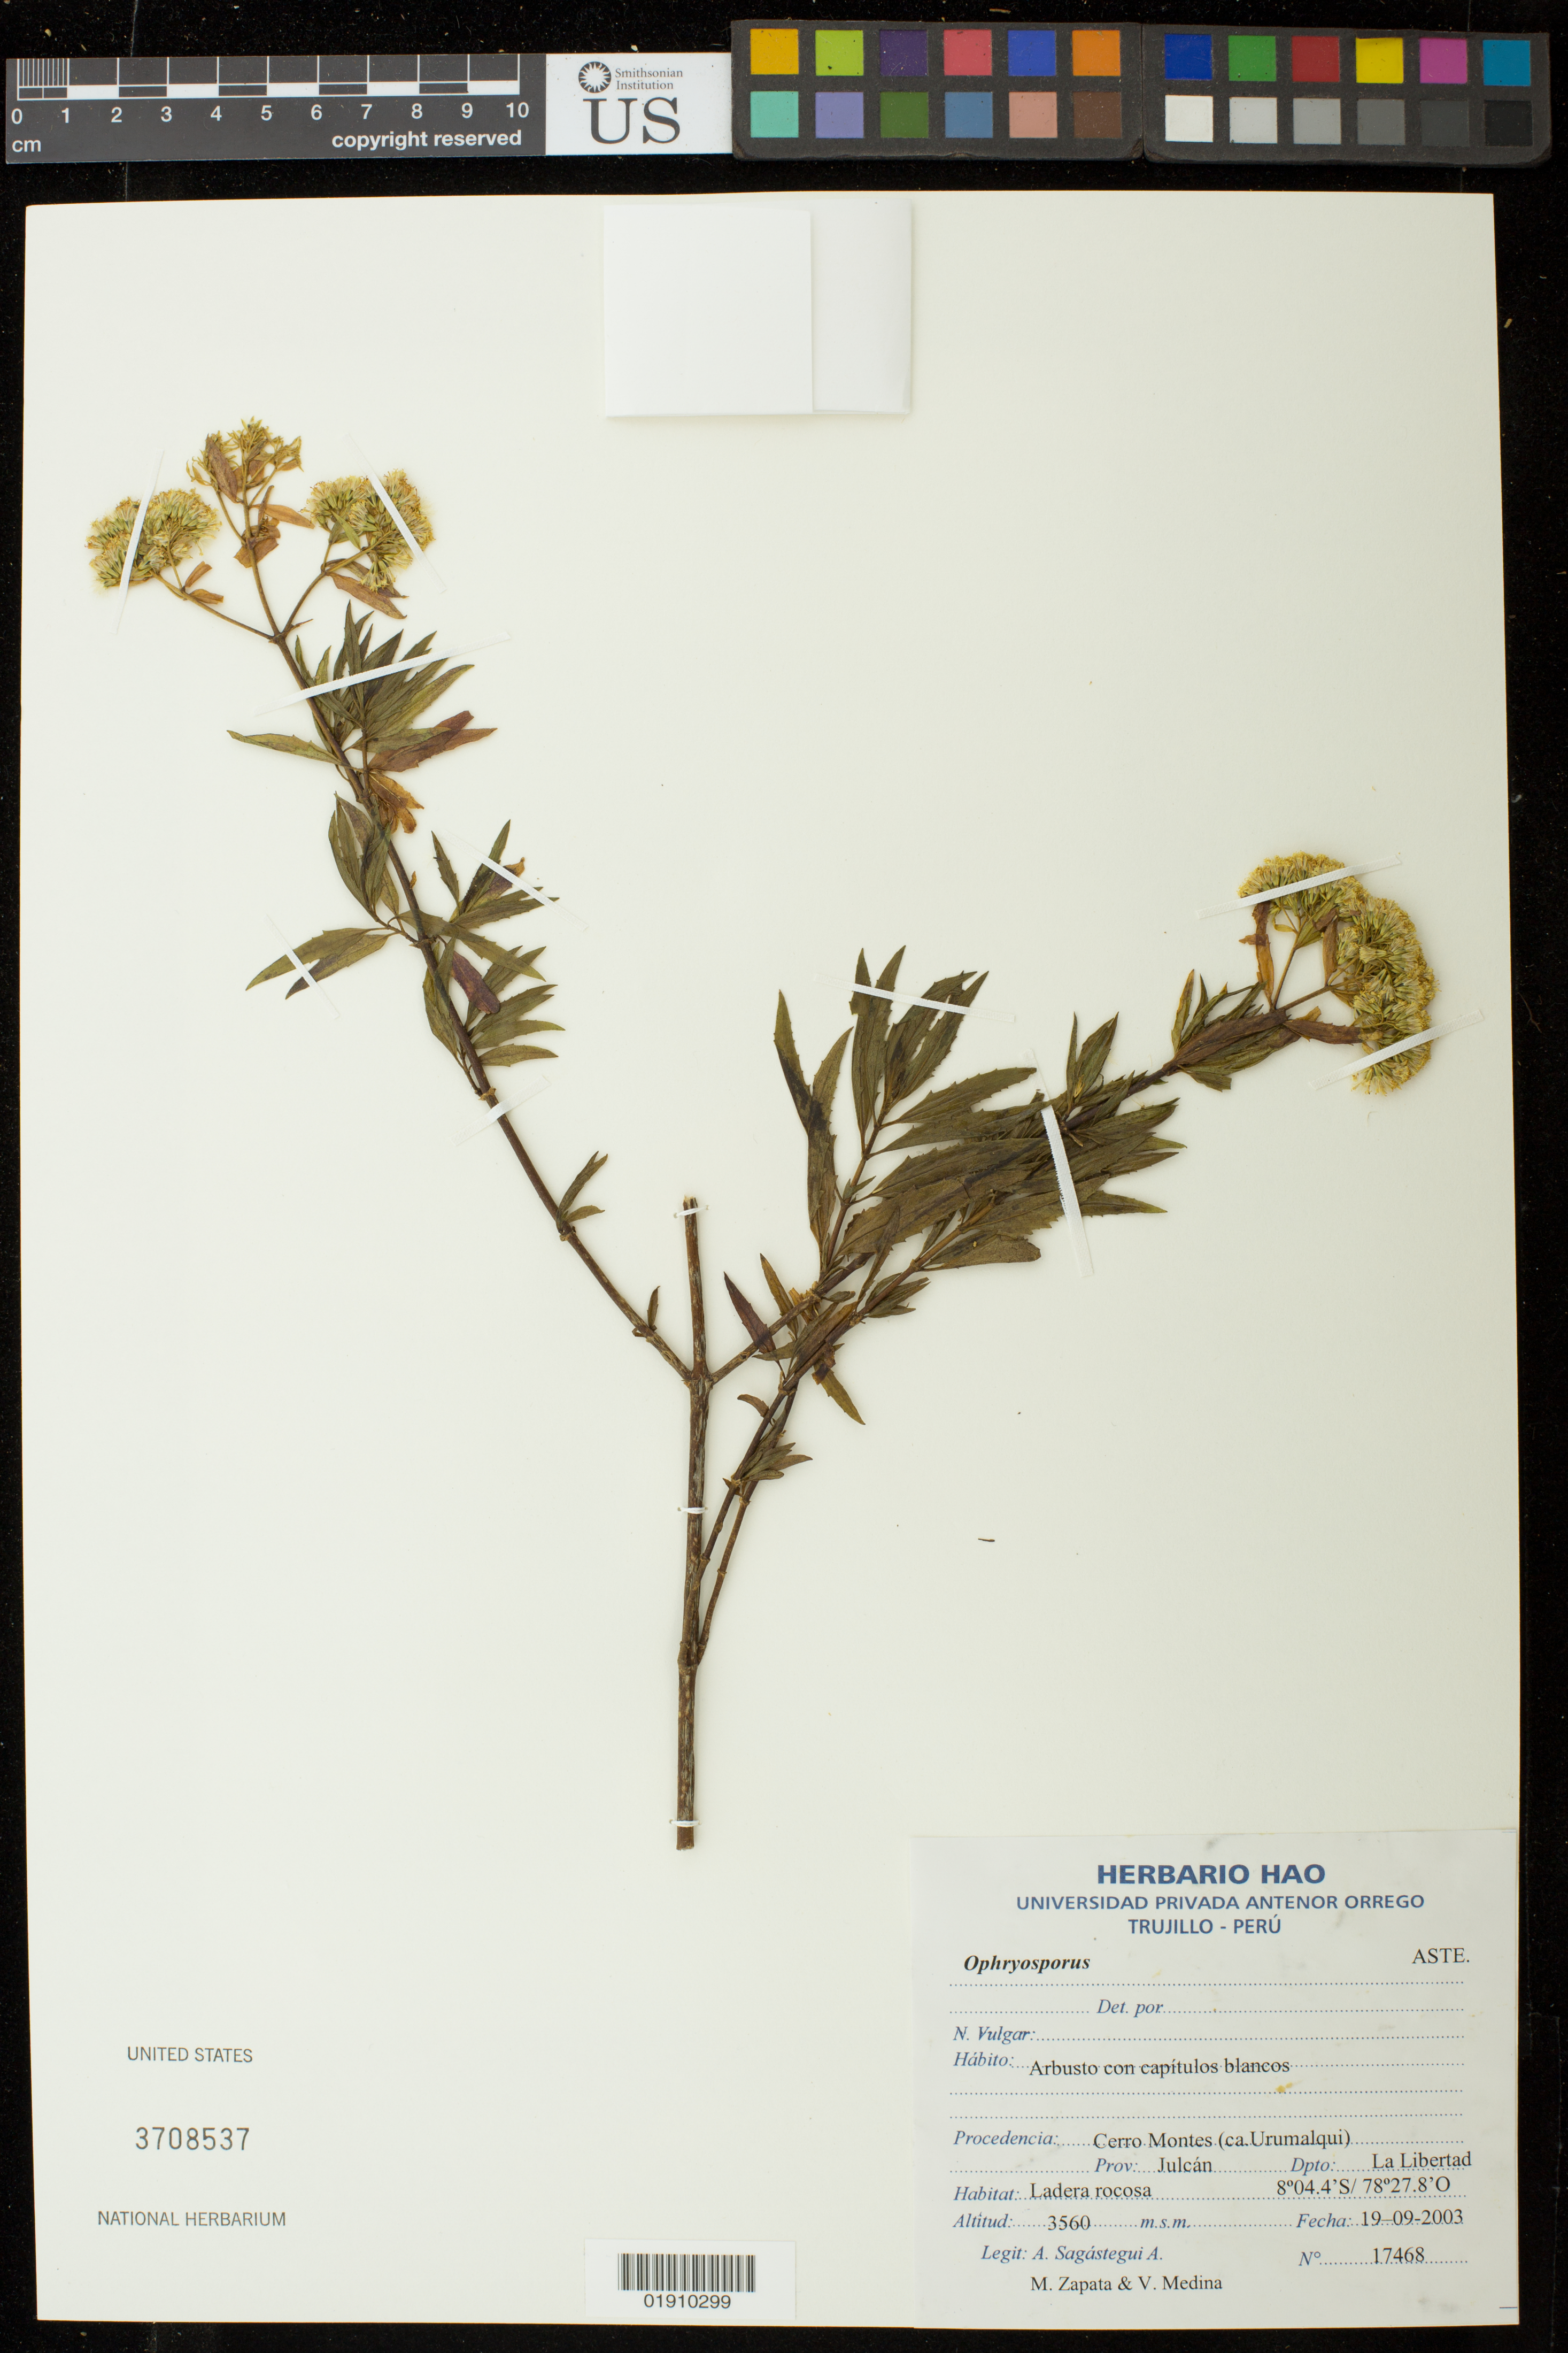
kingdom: Plantae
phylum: Tracheophyta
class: Magnoliopsida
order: Asterales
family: Asteraceae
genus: Ophryosporus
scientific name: Ophryosporus sp.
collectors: A. Sagástegui A., M. Zapata Cruz & V. Medina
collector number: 17468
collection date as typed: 19-09-2003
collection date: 2003-09-19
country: Peru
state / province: La Libertad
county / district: Julcán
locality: Cerro Montes (ca. Urumnalqui), Julcán, la Libertad.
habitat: Ladera rocosa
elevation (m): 3560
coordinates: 8 04.4 S, 78 27.8 O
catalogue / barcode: US 3708537